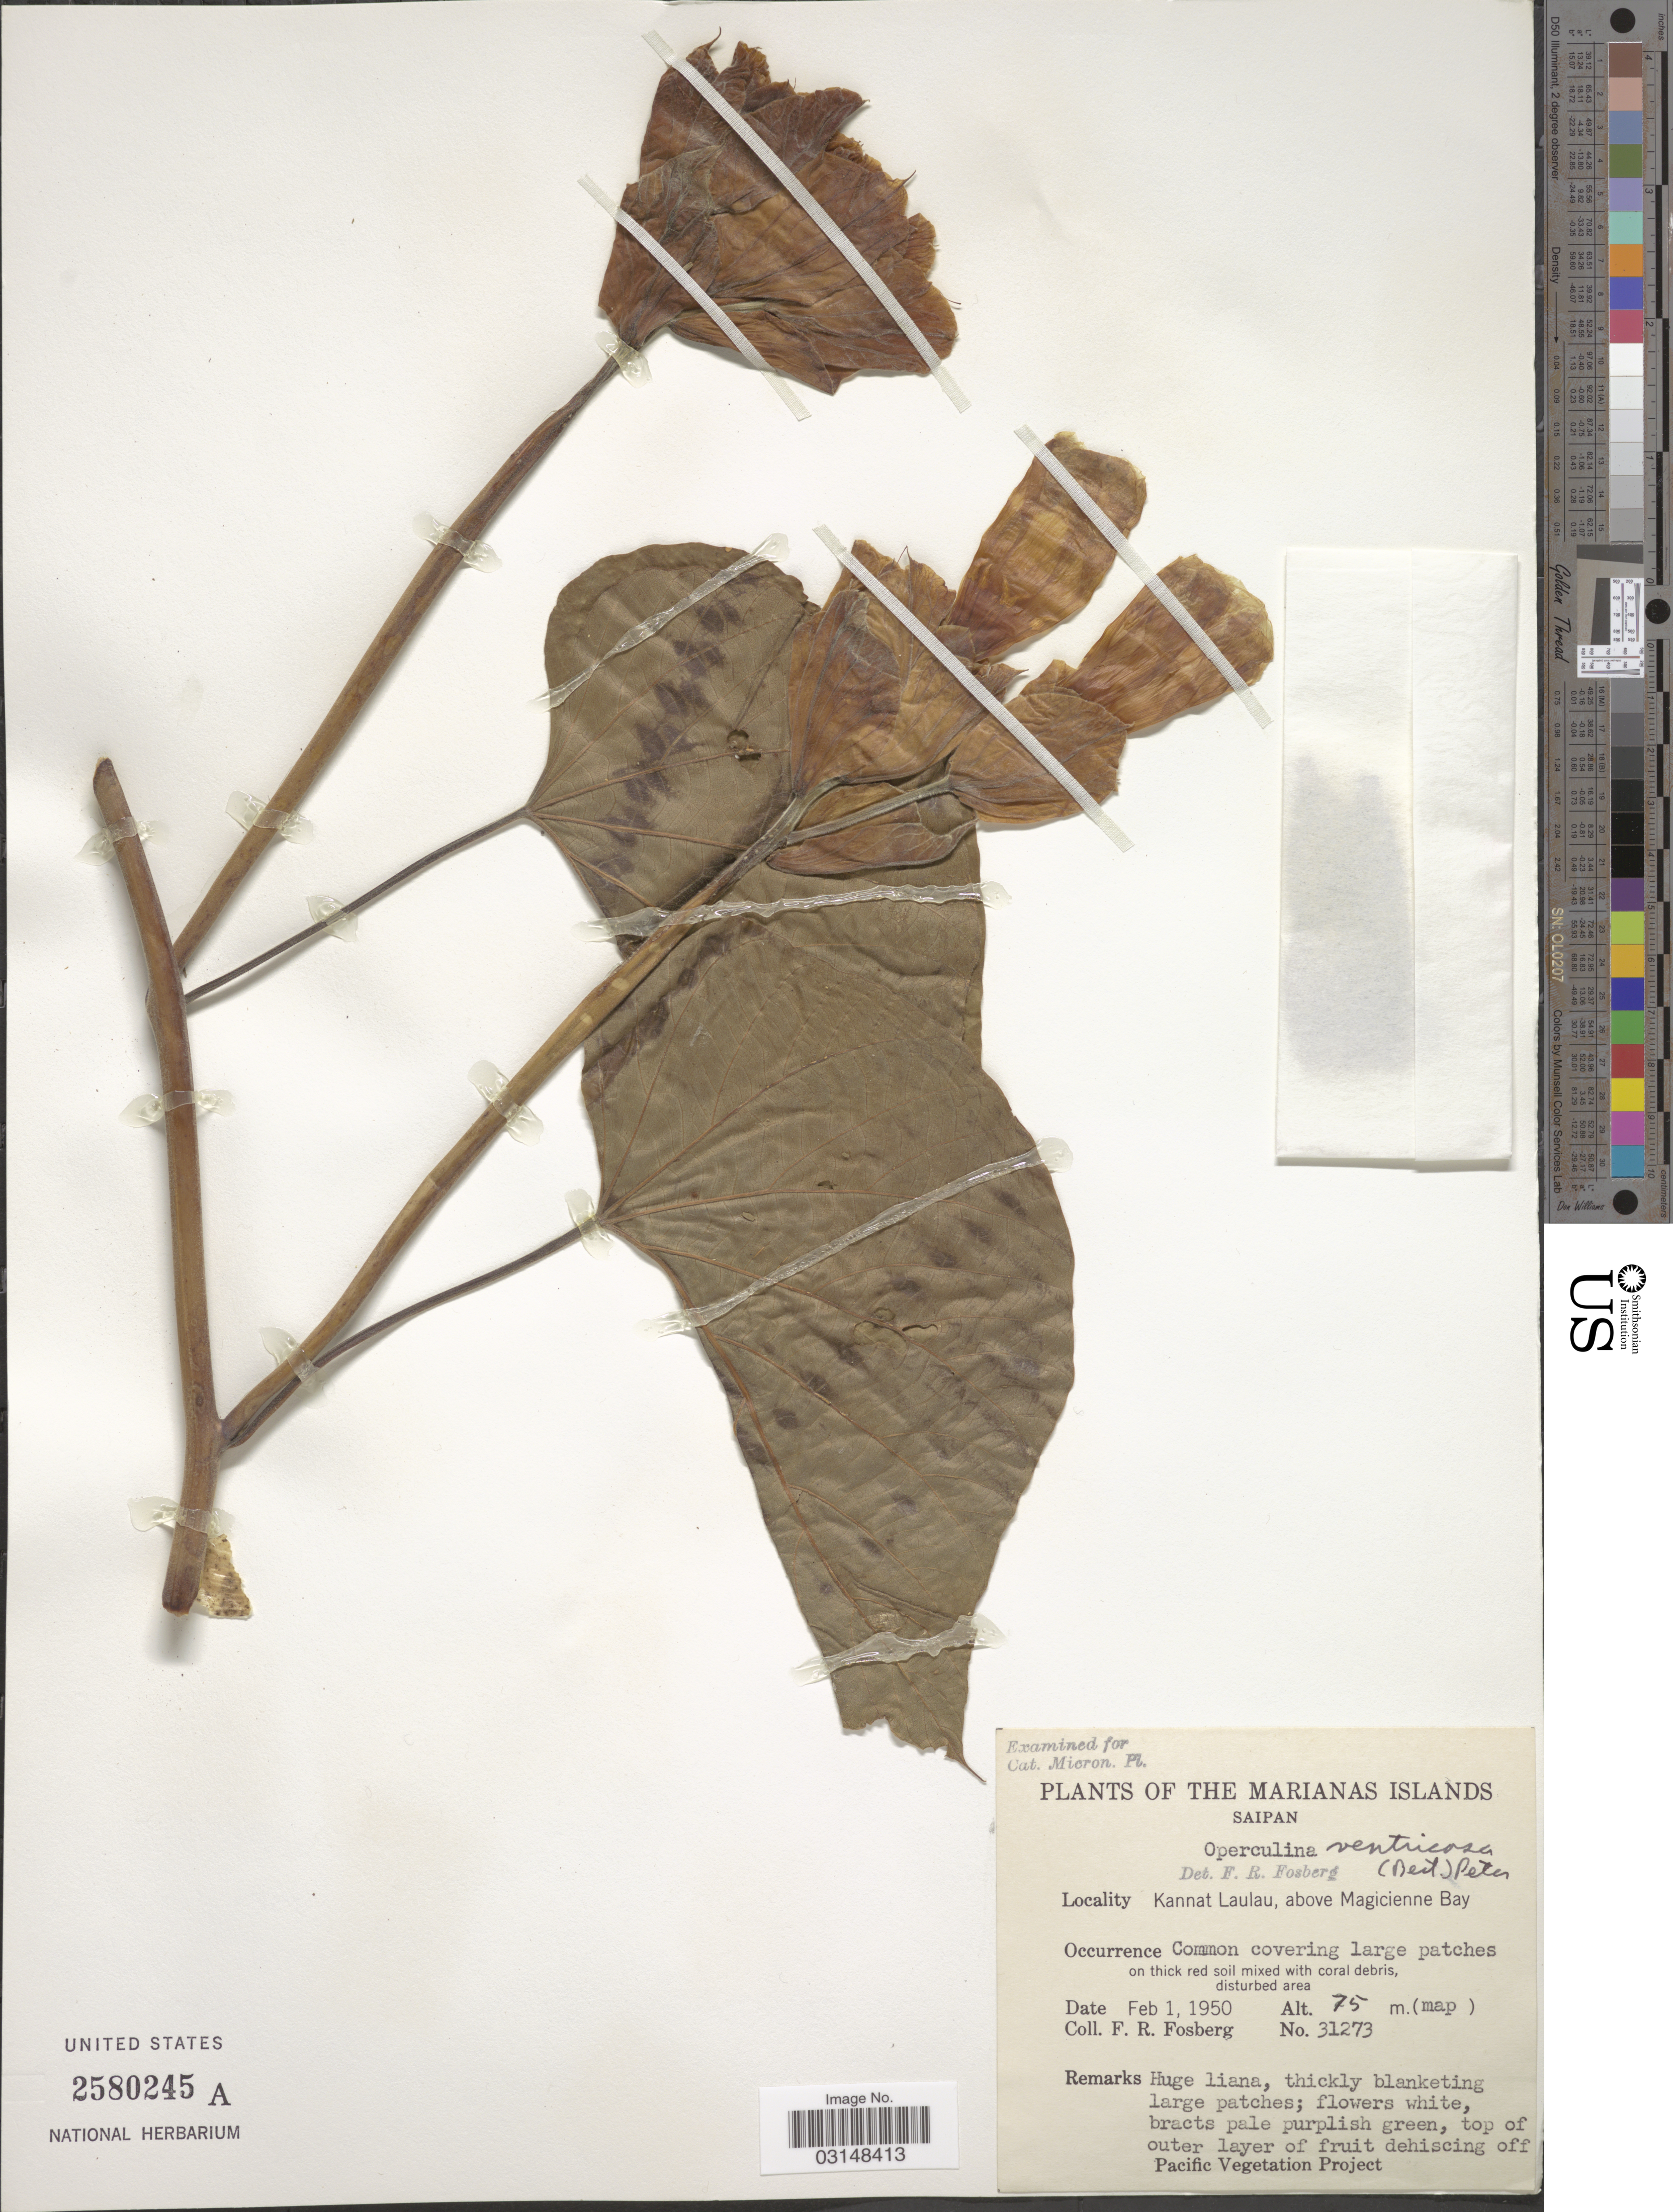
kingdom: Plantae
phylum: Tracheophyta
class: Magnoliopsida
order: Solanales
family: Convolvulaceae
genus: Operculina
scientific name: Operculina ventricosa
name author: (Aubl.) Barb. Rodr.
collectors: F. R. Fosberg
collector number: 31273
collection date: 1950-02-01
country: Northern Mariana Islands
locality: The Marianas Islands, Saipan, Kannat Laulau, above Magicienne Bay.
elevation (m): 75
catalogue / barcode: US 2580245A